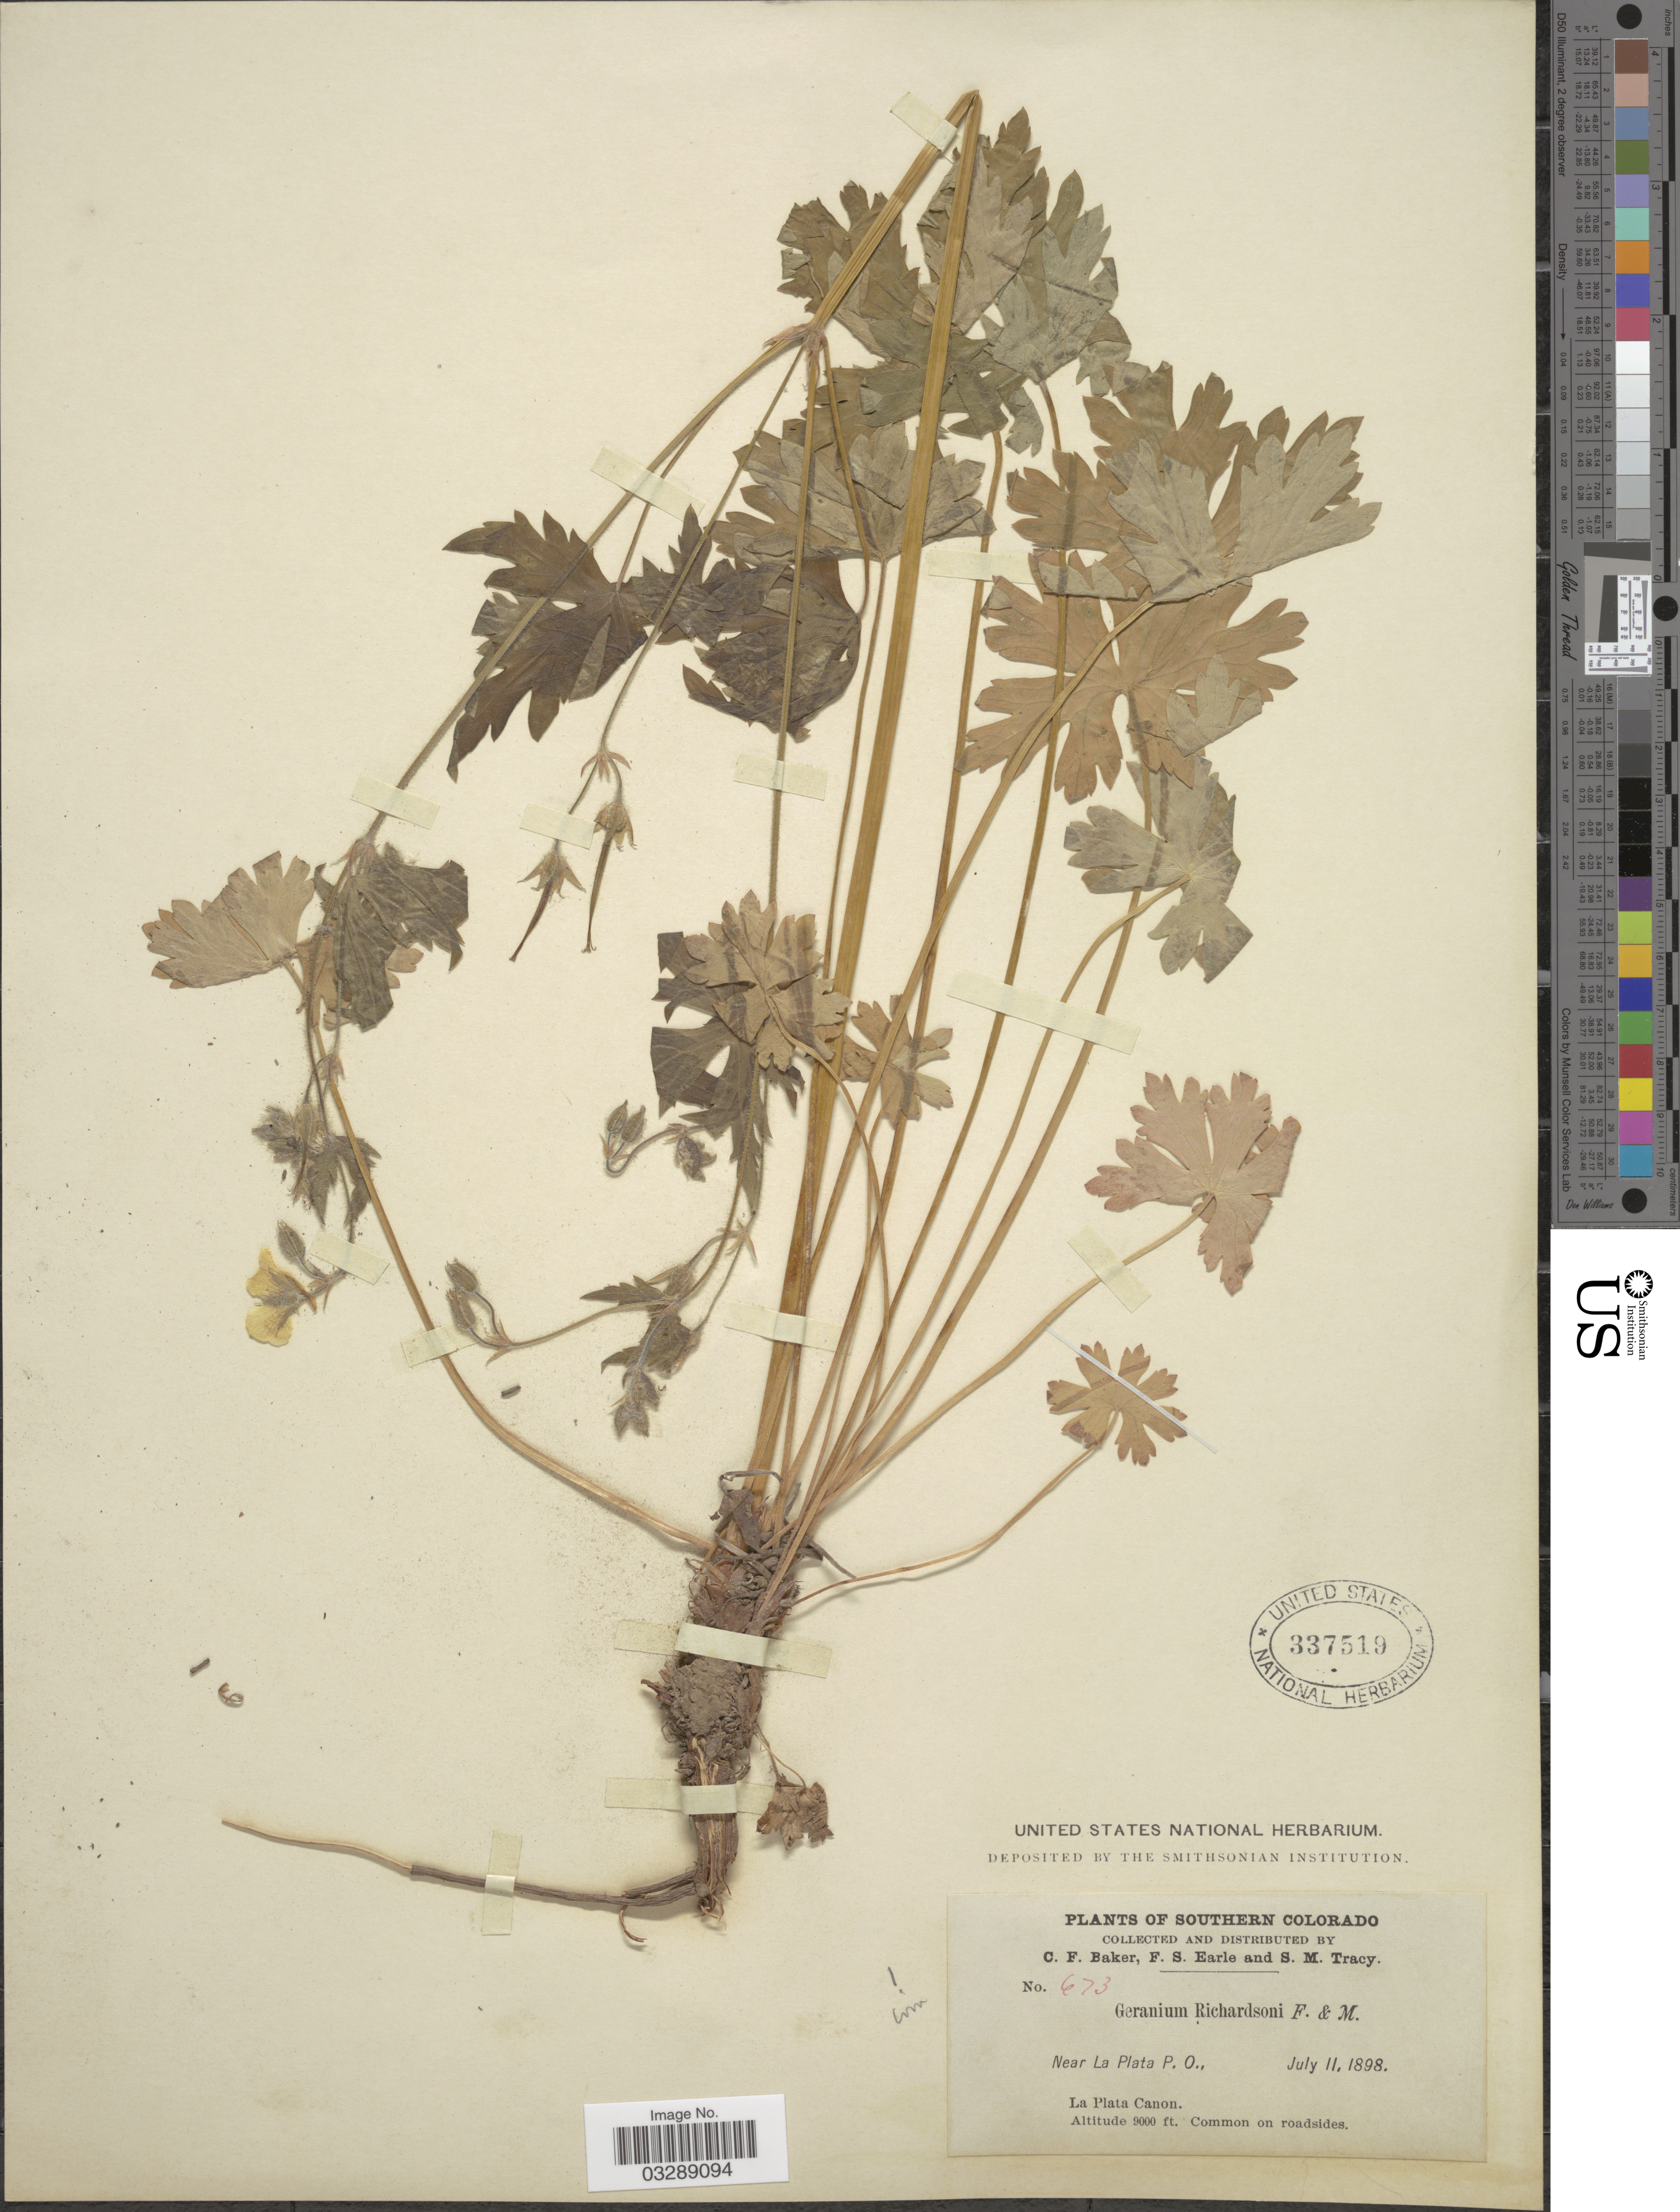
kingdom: Plantae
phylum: Tracheophyta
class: Magnoliopsida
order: Geraniales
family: Geraniaceae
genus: Geranium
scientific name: Geranium richardsonii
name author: Fisch. & Trautv.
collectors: C. F. Baker, F. S. Earle & S. M. Tracy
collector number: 673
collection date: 1898-07-11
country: United States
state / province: Colorado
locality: Southern Colorado. Near La Plata P. O. La Plata Canon.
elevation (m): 2743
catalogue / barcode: US 337519